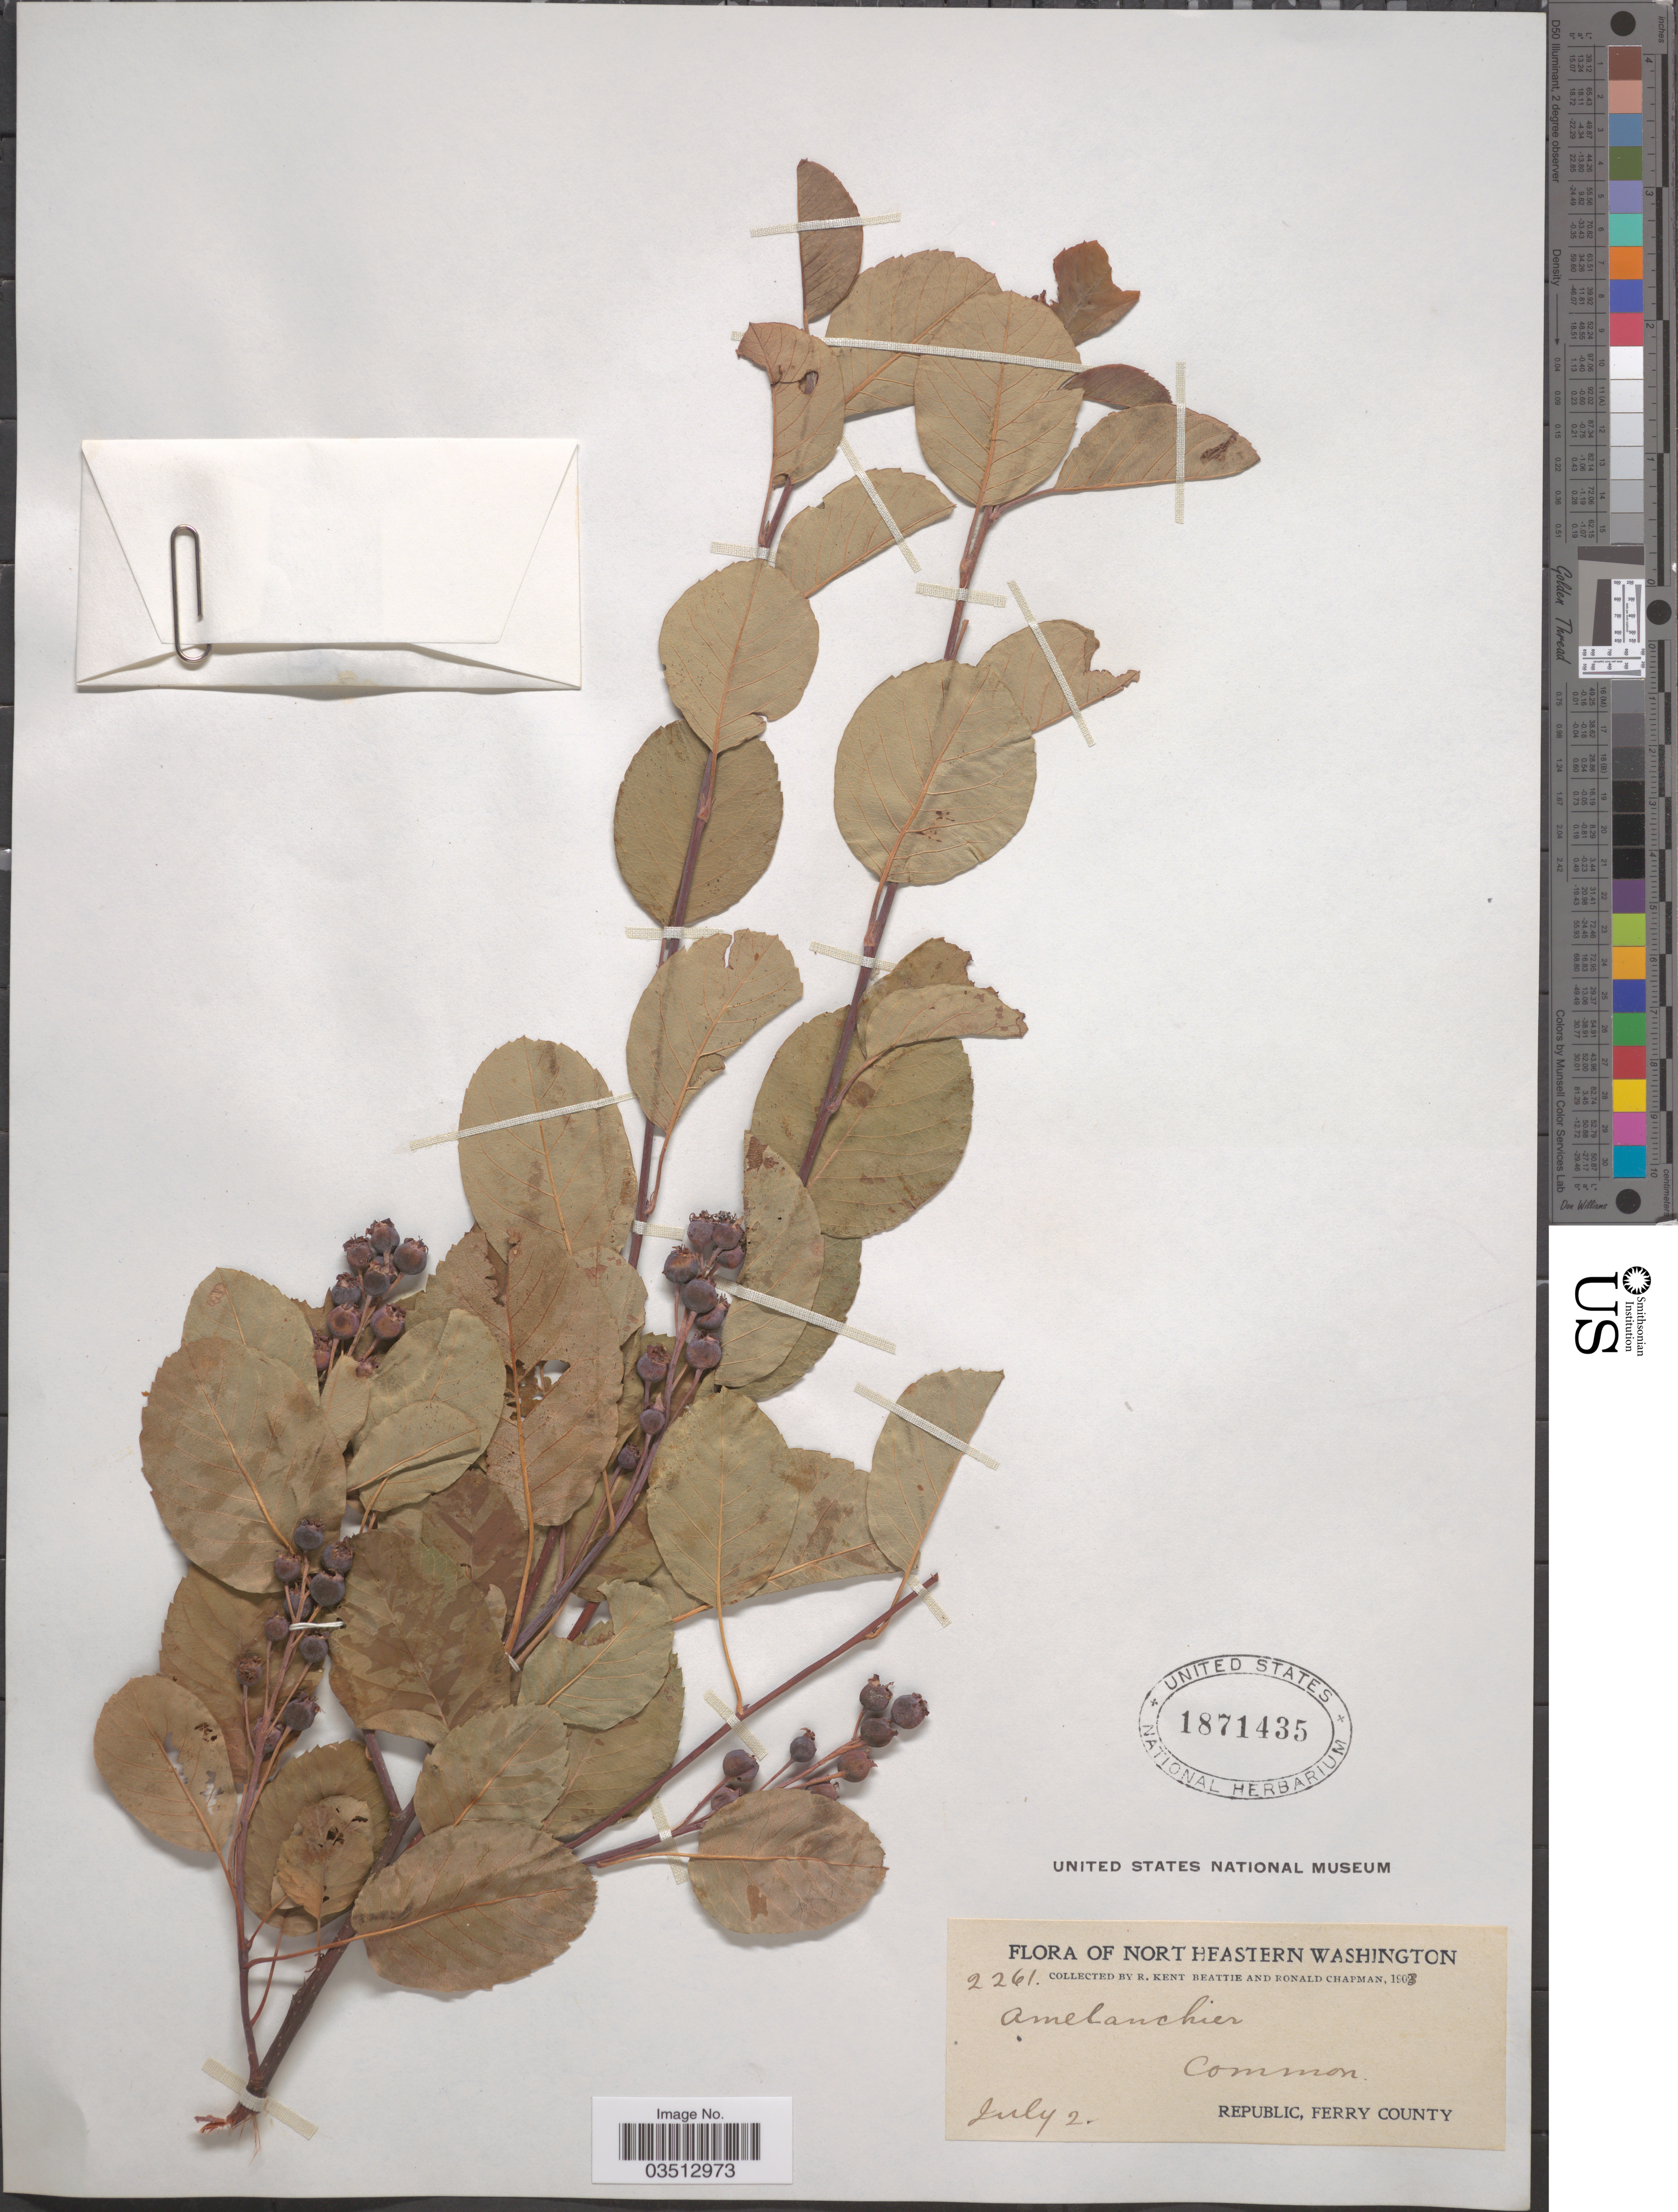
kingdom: Plantae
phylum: Tracheophyta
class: Magnoliopsida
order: Rosales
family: Rosaceae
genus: Amelanchier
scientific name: Amelanchier sp.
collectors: R. K. Beattie & R. Chapman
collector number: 2261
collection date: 1903-07-02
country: United States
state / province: Washington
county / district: Ferry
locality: Northeastern Washington. Republic, Ferry County.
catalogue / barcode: US 1871435